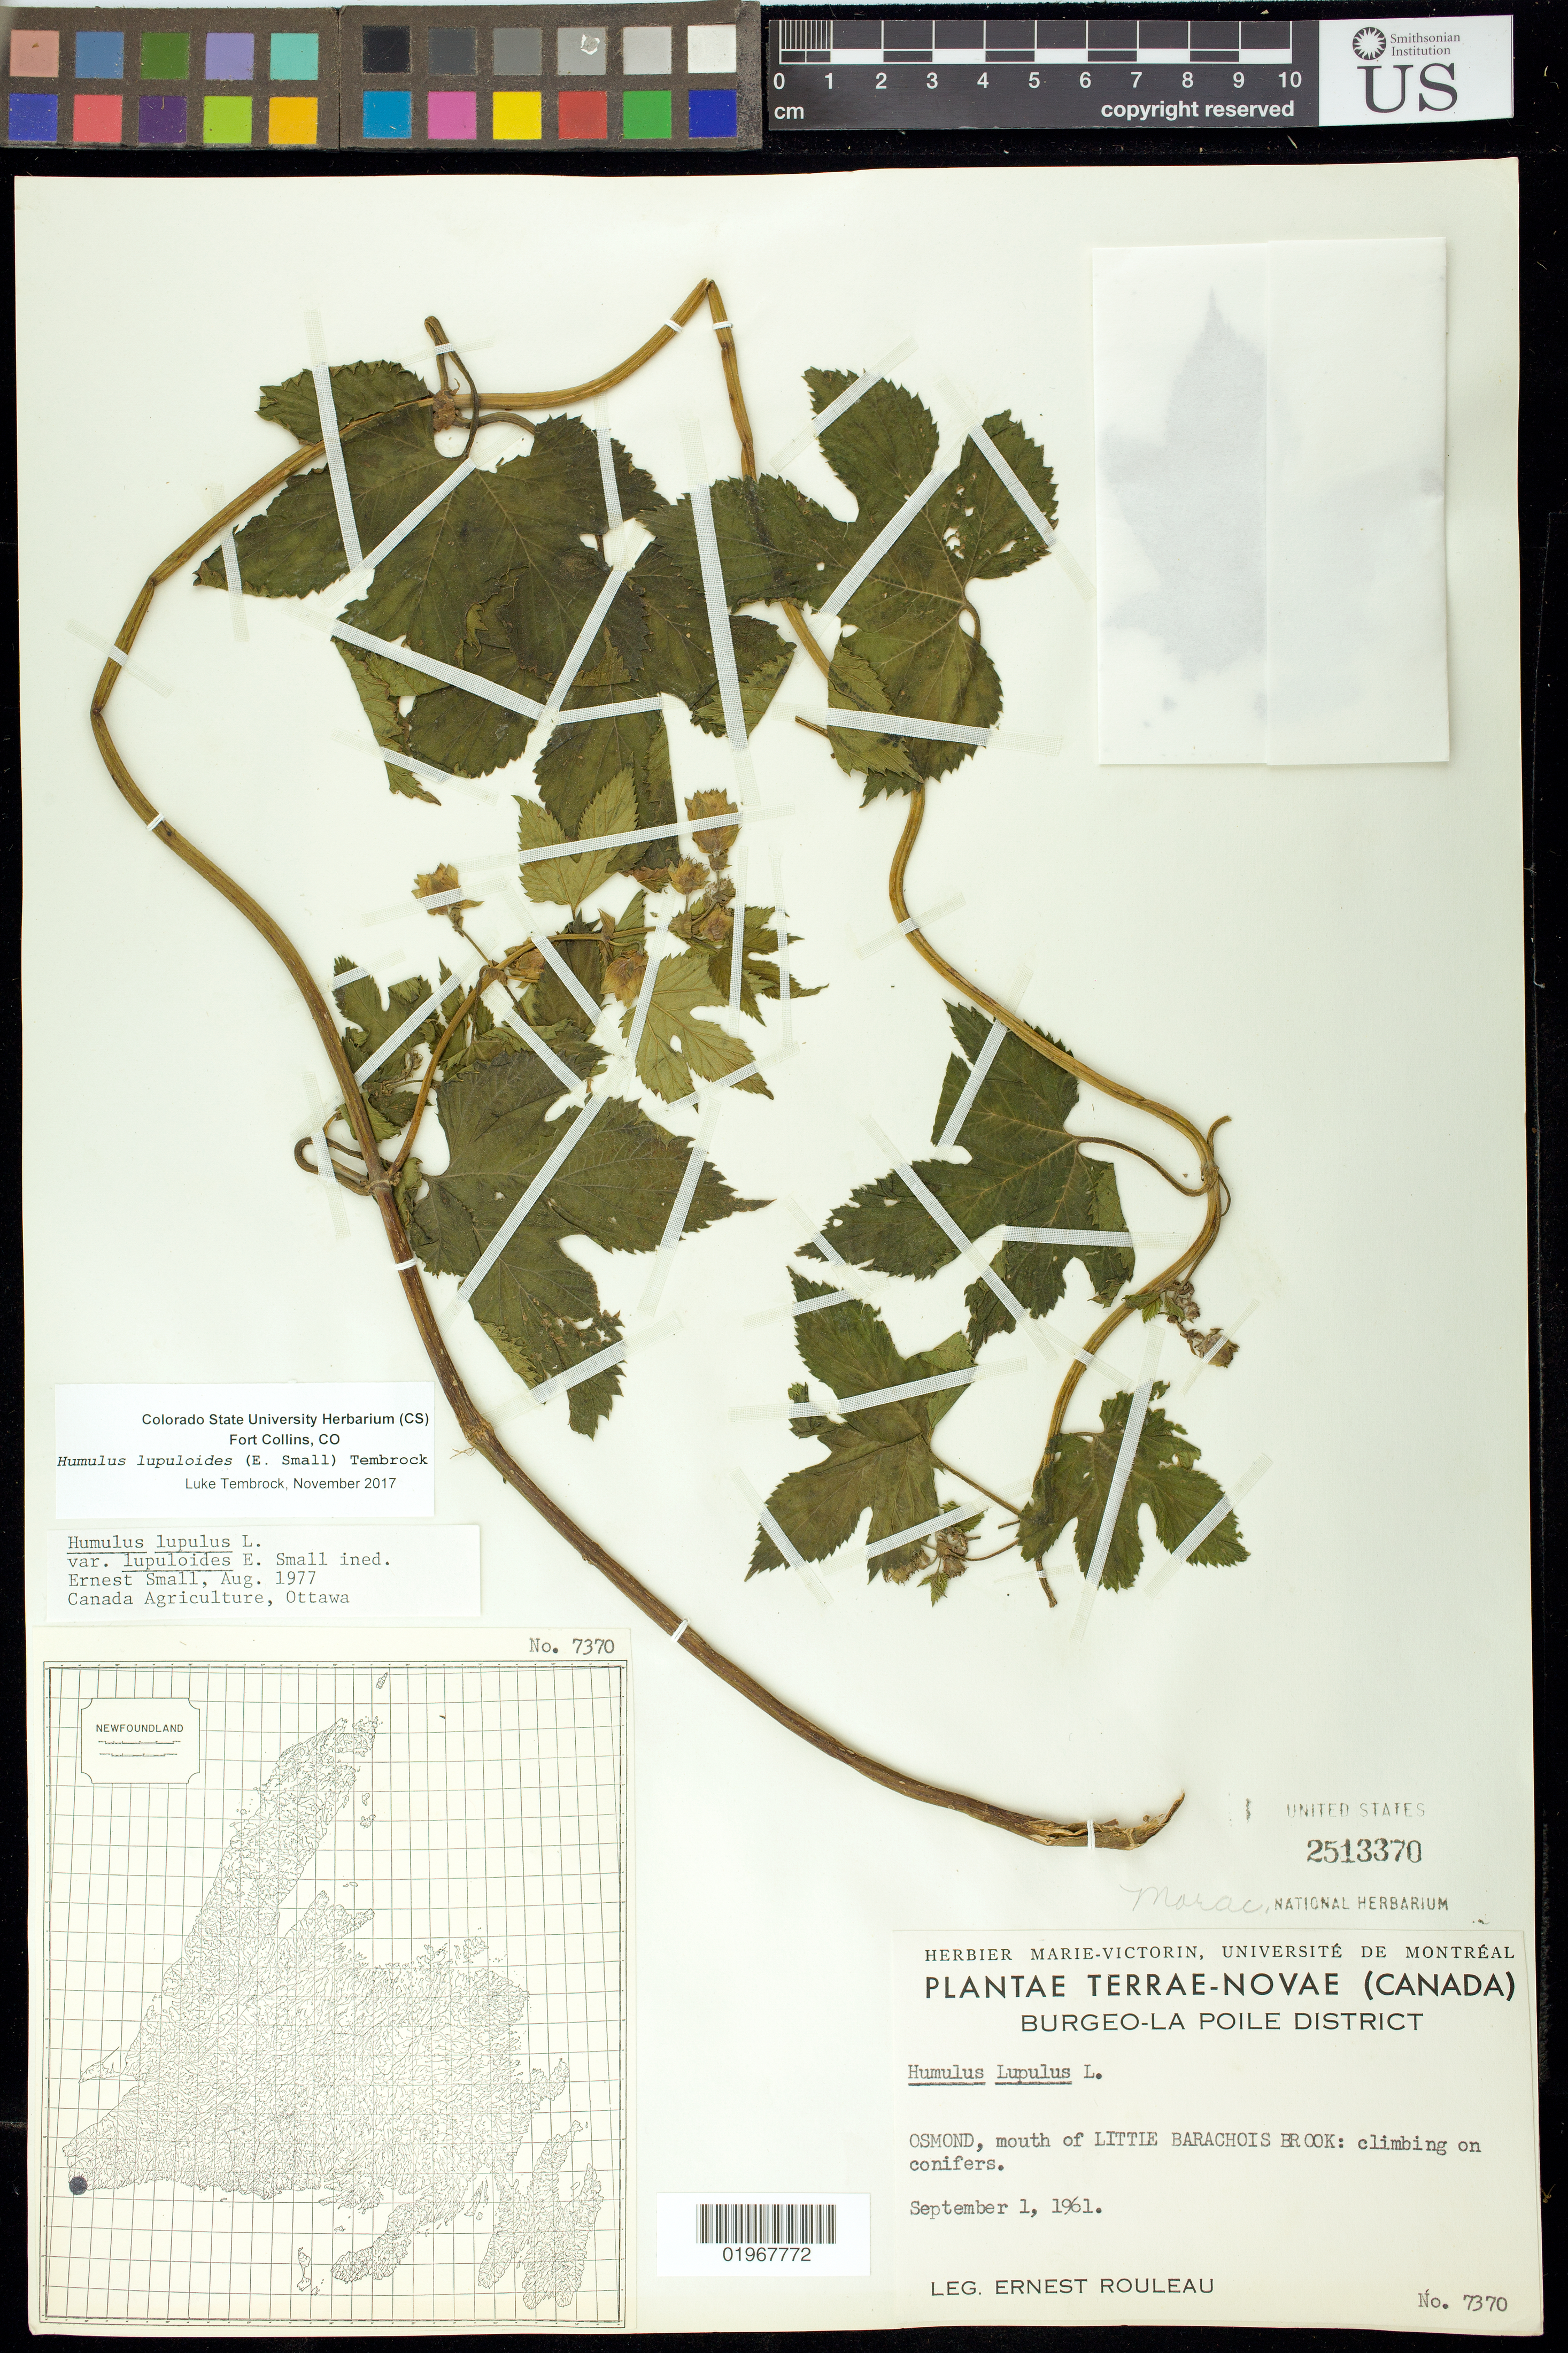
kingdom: Plantae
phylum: Tracheophyta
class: Magnoliopsida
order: Rosales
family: Cannabaceae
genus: Humulus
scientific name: Humulus americanus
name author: Nutt.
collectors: E. Rouleau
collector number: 7370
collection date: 1961-09-01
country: Canada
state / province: Newfoundland and Labrador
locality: Terrae-Novae. Burgeo-La Poile District. Osmond, mouth of Little Barachois Brook: climbing on conifers.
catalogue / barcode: US 2513370